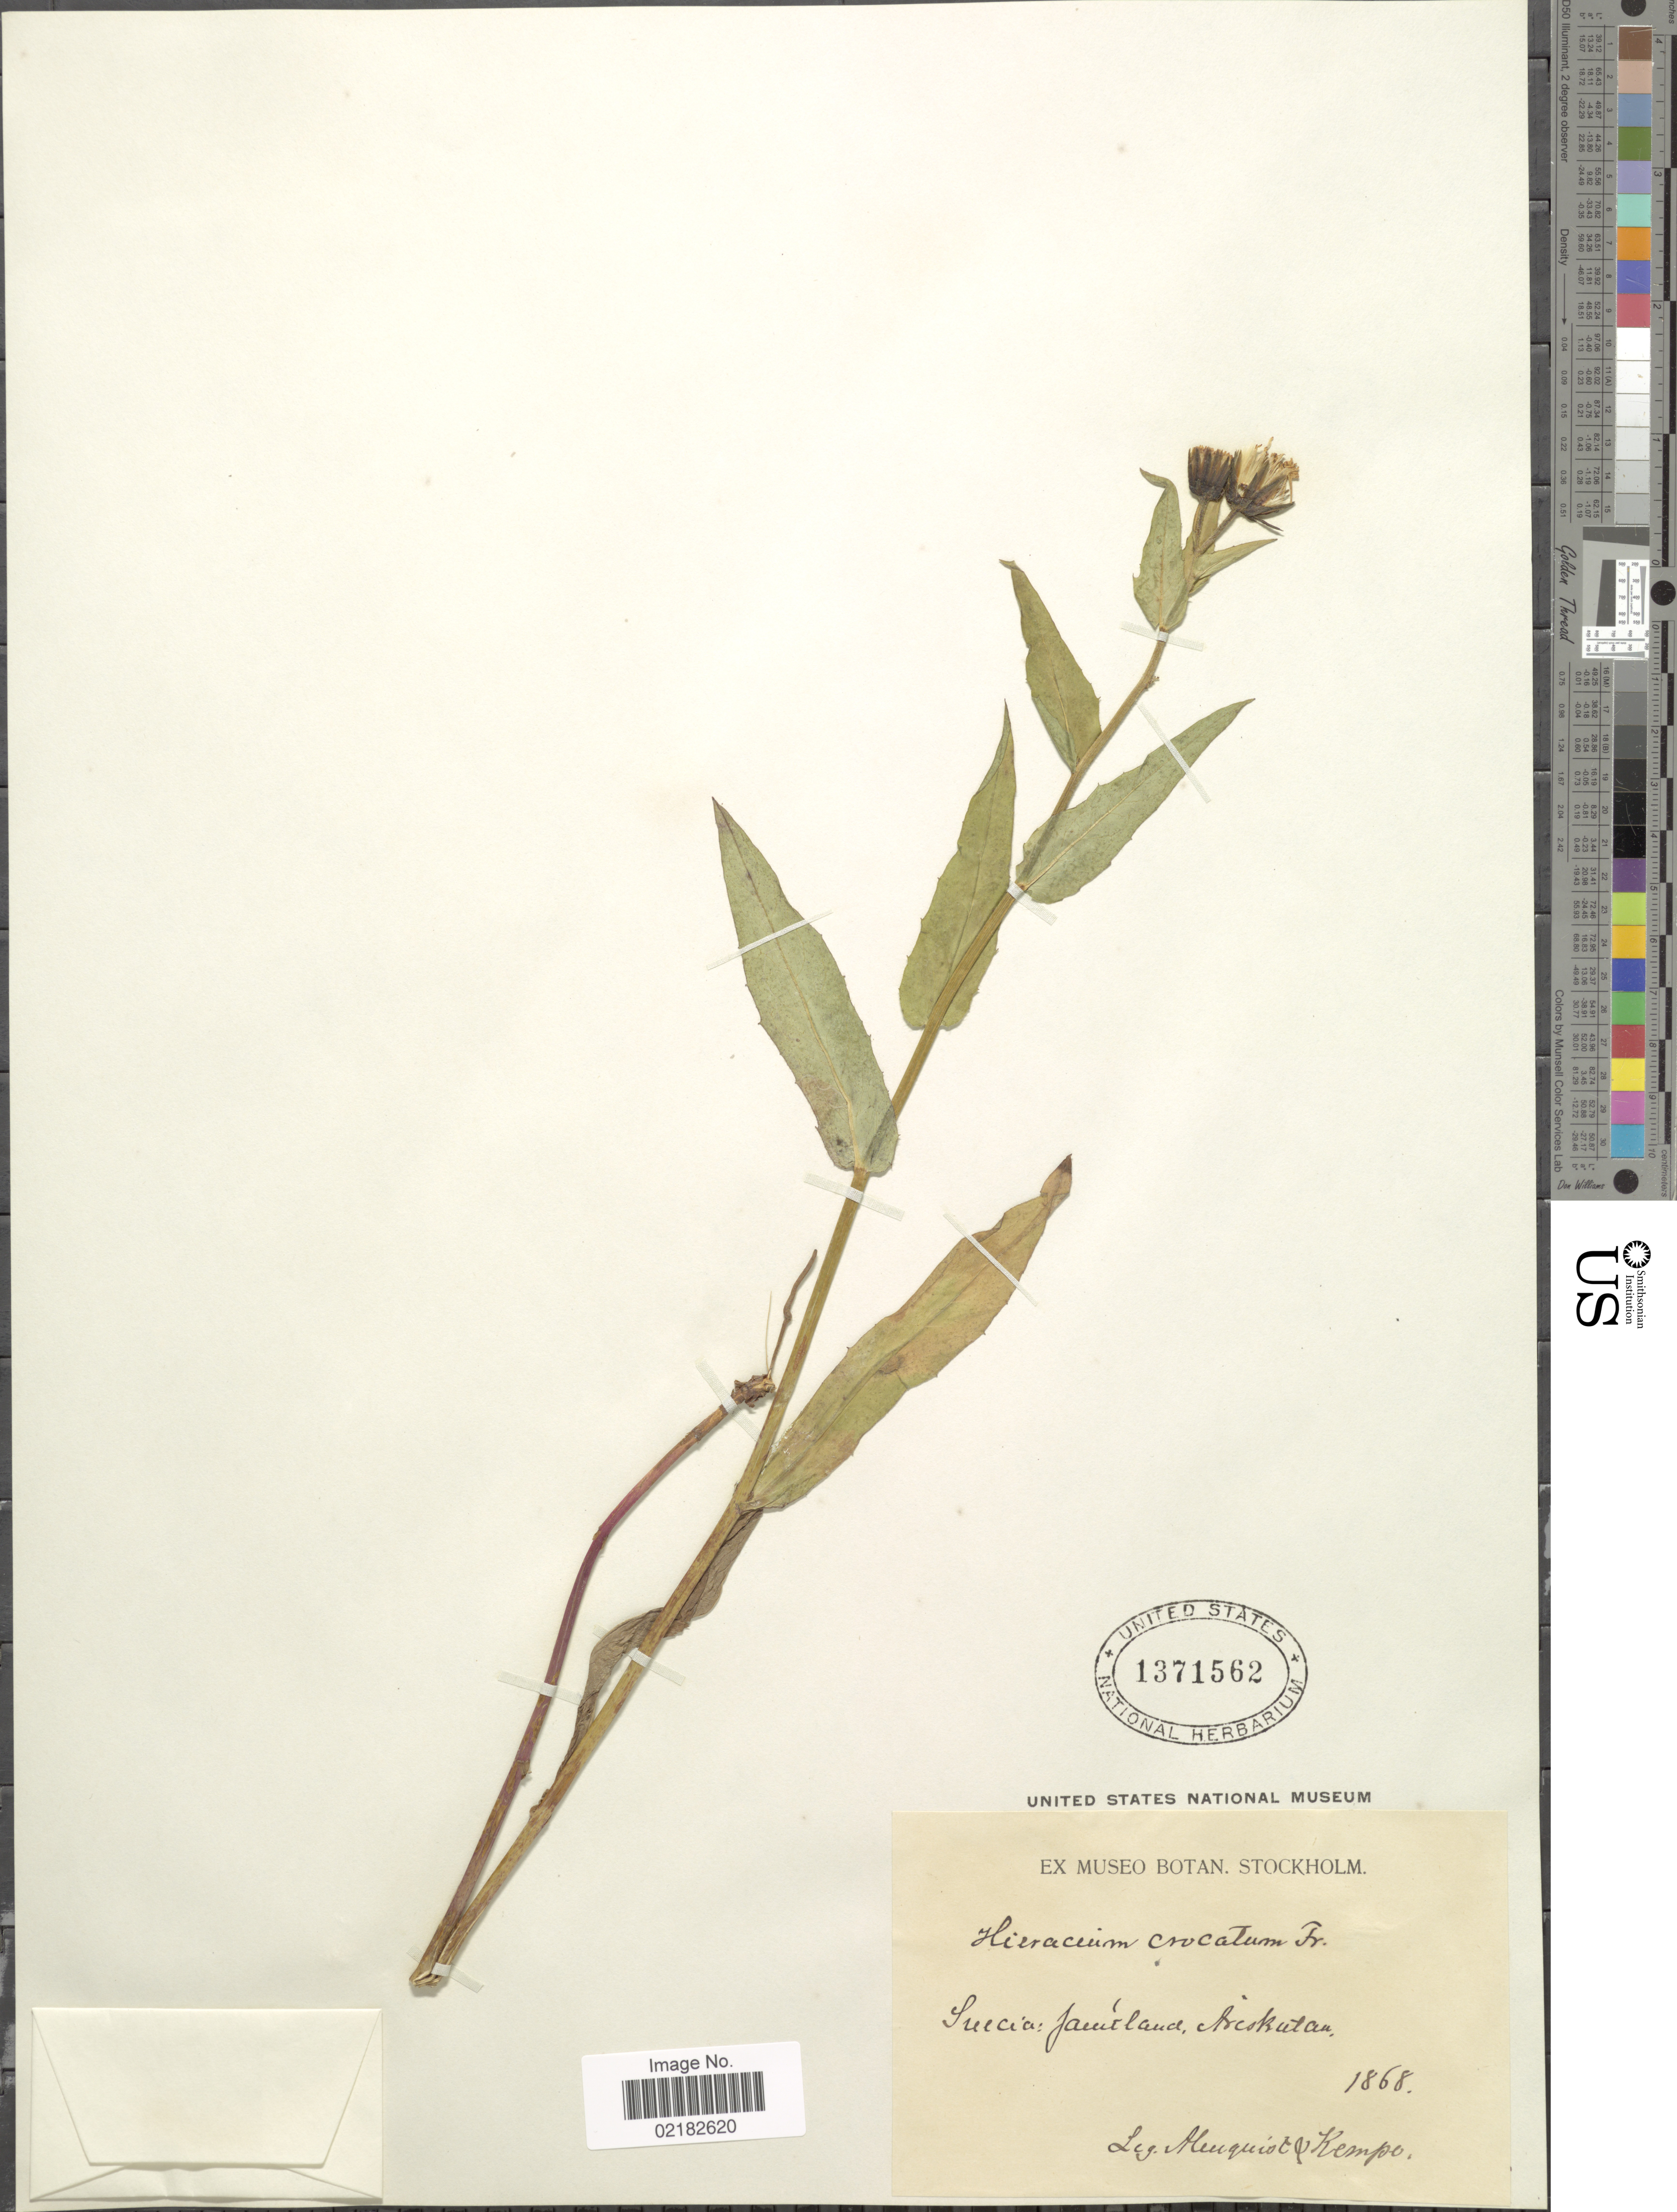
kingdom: Plantae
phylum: Tracheophyta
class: Magnoliopsida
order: Asterales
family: Asteraceae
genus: Hieracium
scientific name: Hieracium crocatum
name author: Fr.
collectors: Almquist & Kempe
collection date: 1868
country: Sweden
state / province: Jämtland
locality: Suecia, Jamtland, Åreskutan.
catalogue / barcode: US 1371562